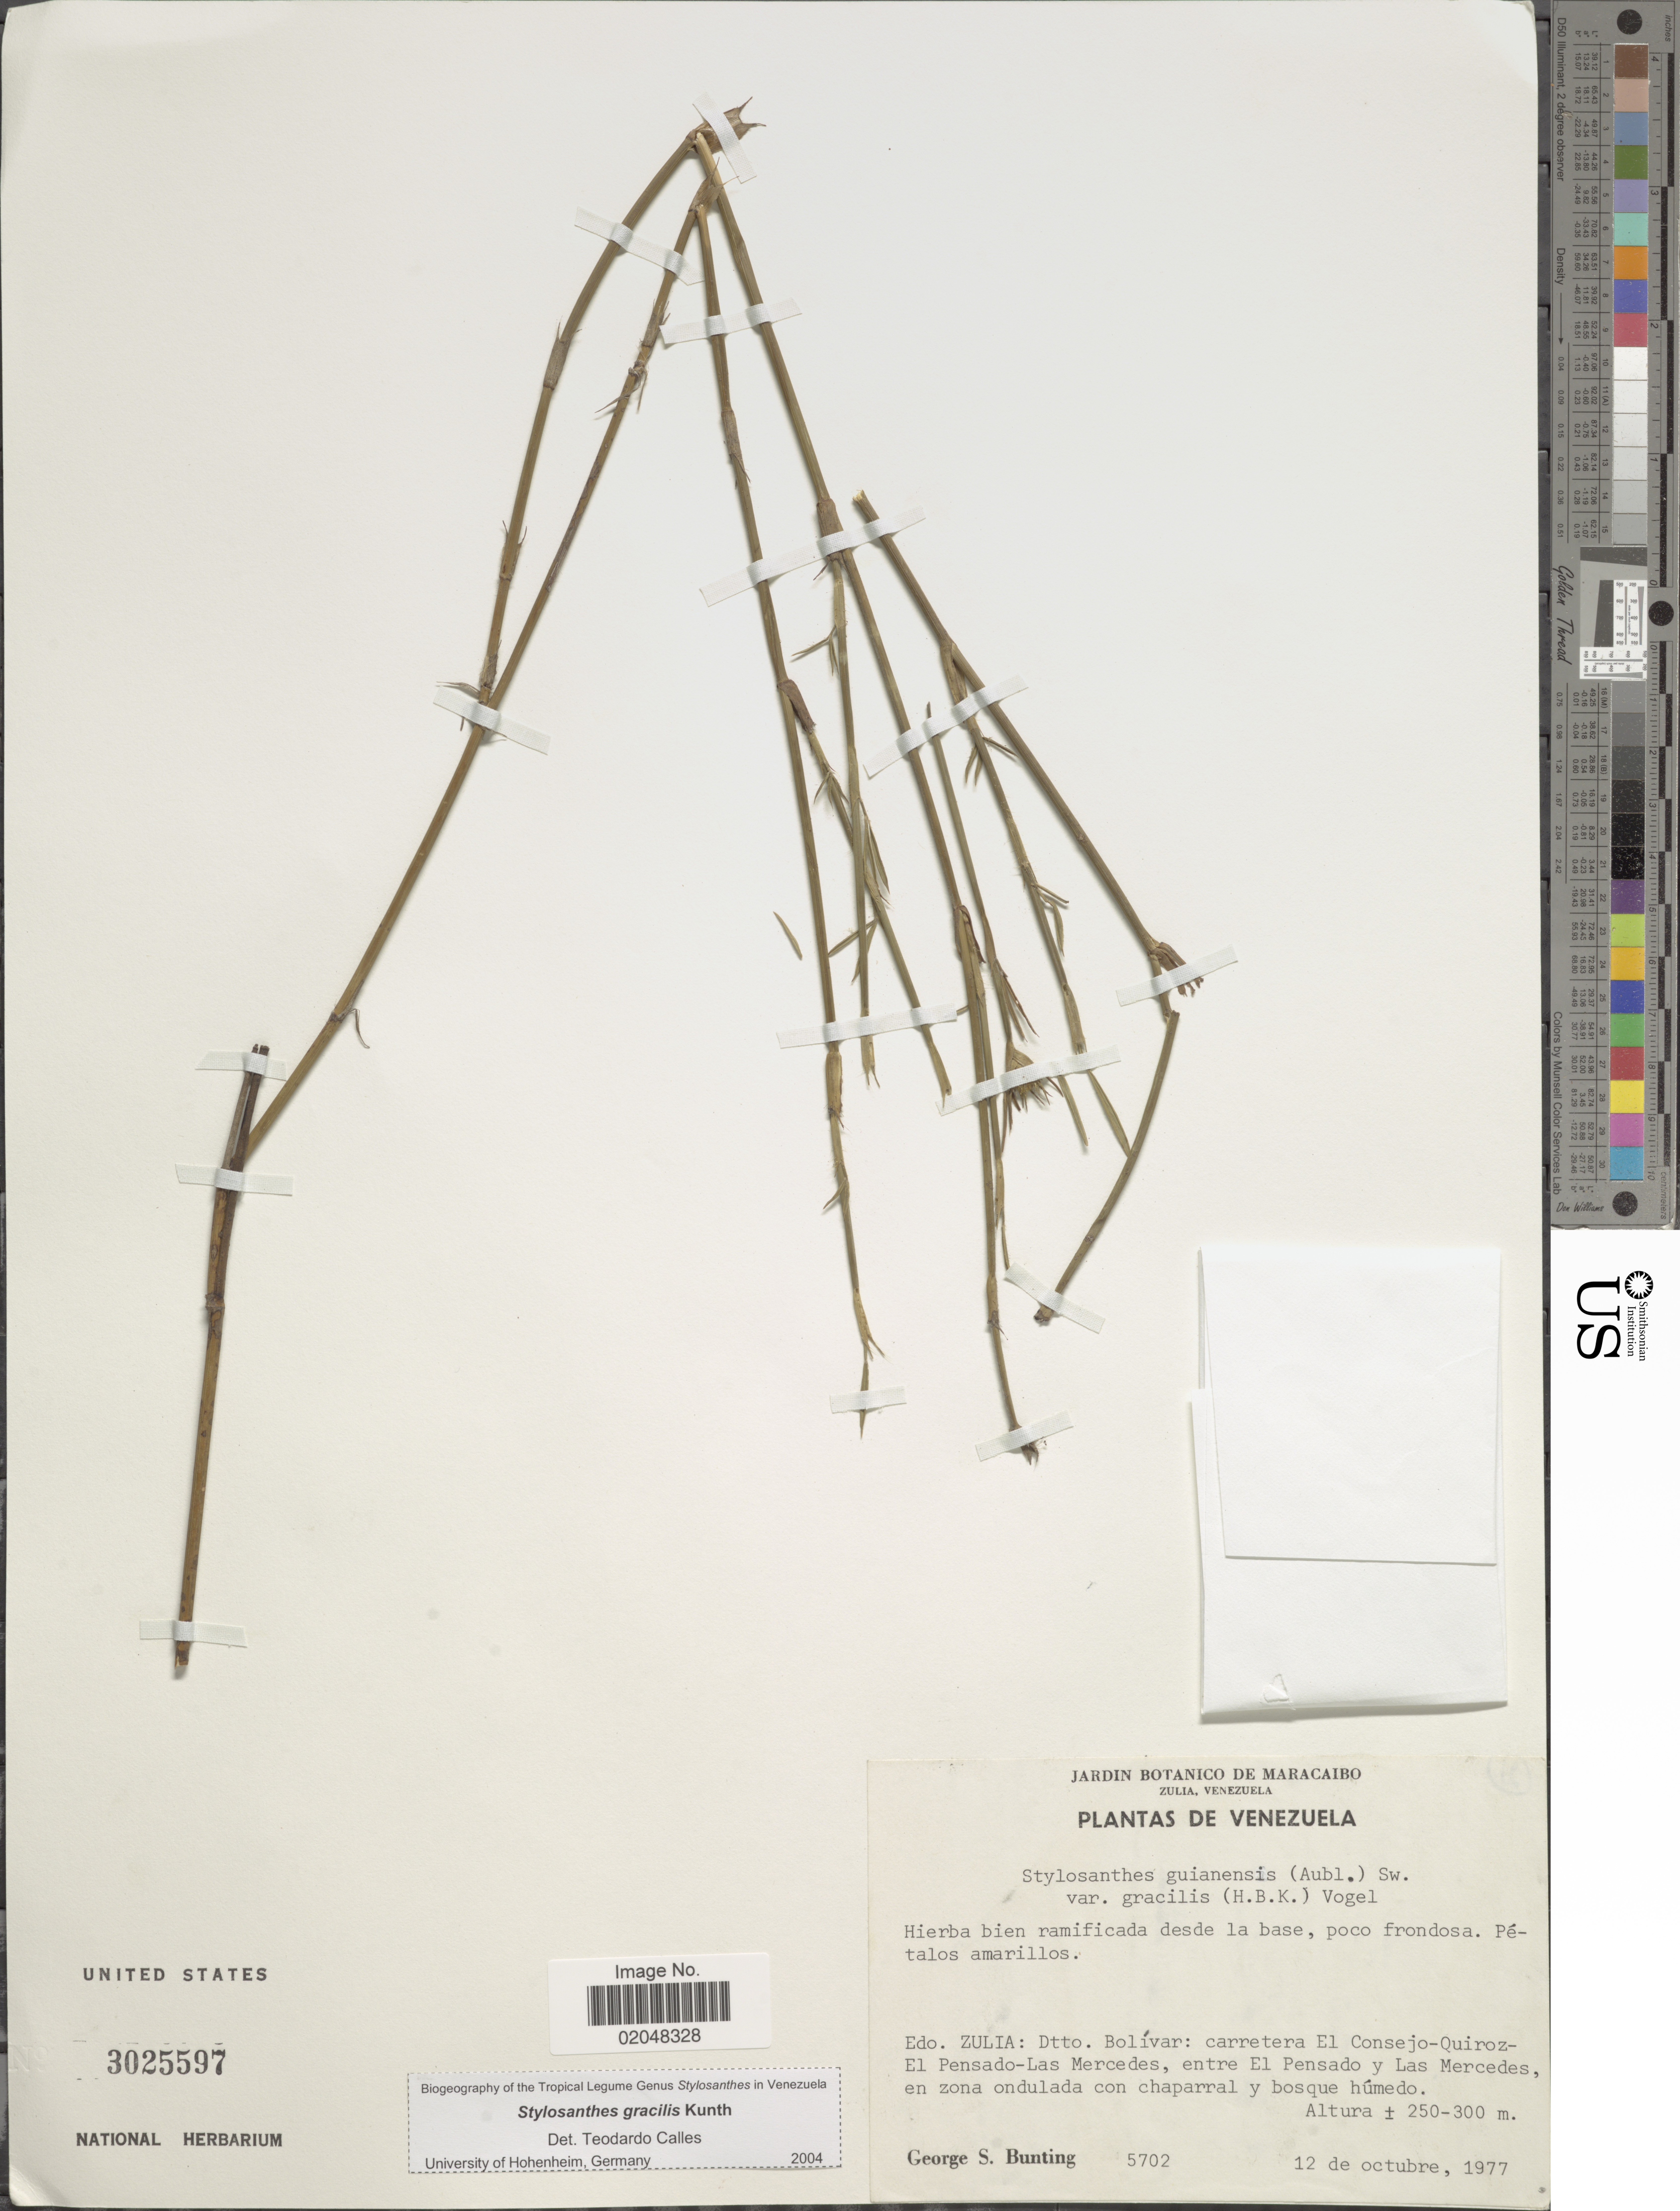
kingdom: Plantae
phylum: Tracheophyta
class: Magnoliopsida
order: Fabales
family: Fabaceae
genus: Stylosanthes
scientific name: Stylosanthes guianensis var. gracilis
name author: (Kunth) Vogel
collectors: G. S. Bunting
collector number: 5702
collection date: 1977-10-12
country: Venezuela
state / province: Zulia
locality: Dtto. Bolivar: carretera El Consejo-Quiroz-El Pensado-Las Mercedes, entre El Pensado y Las Mercedes.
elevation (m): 250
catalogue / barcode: US 3025597